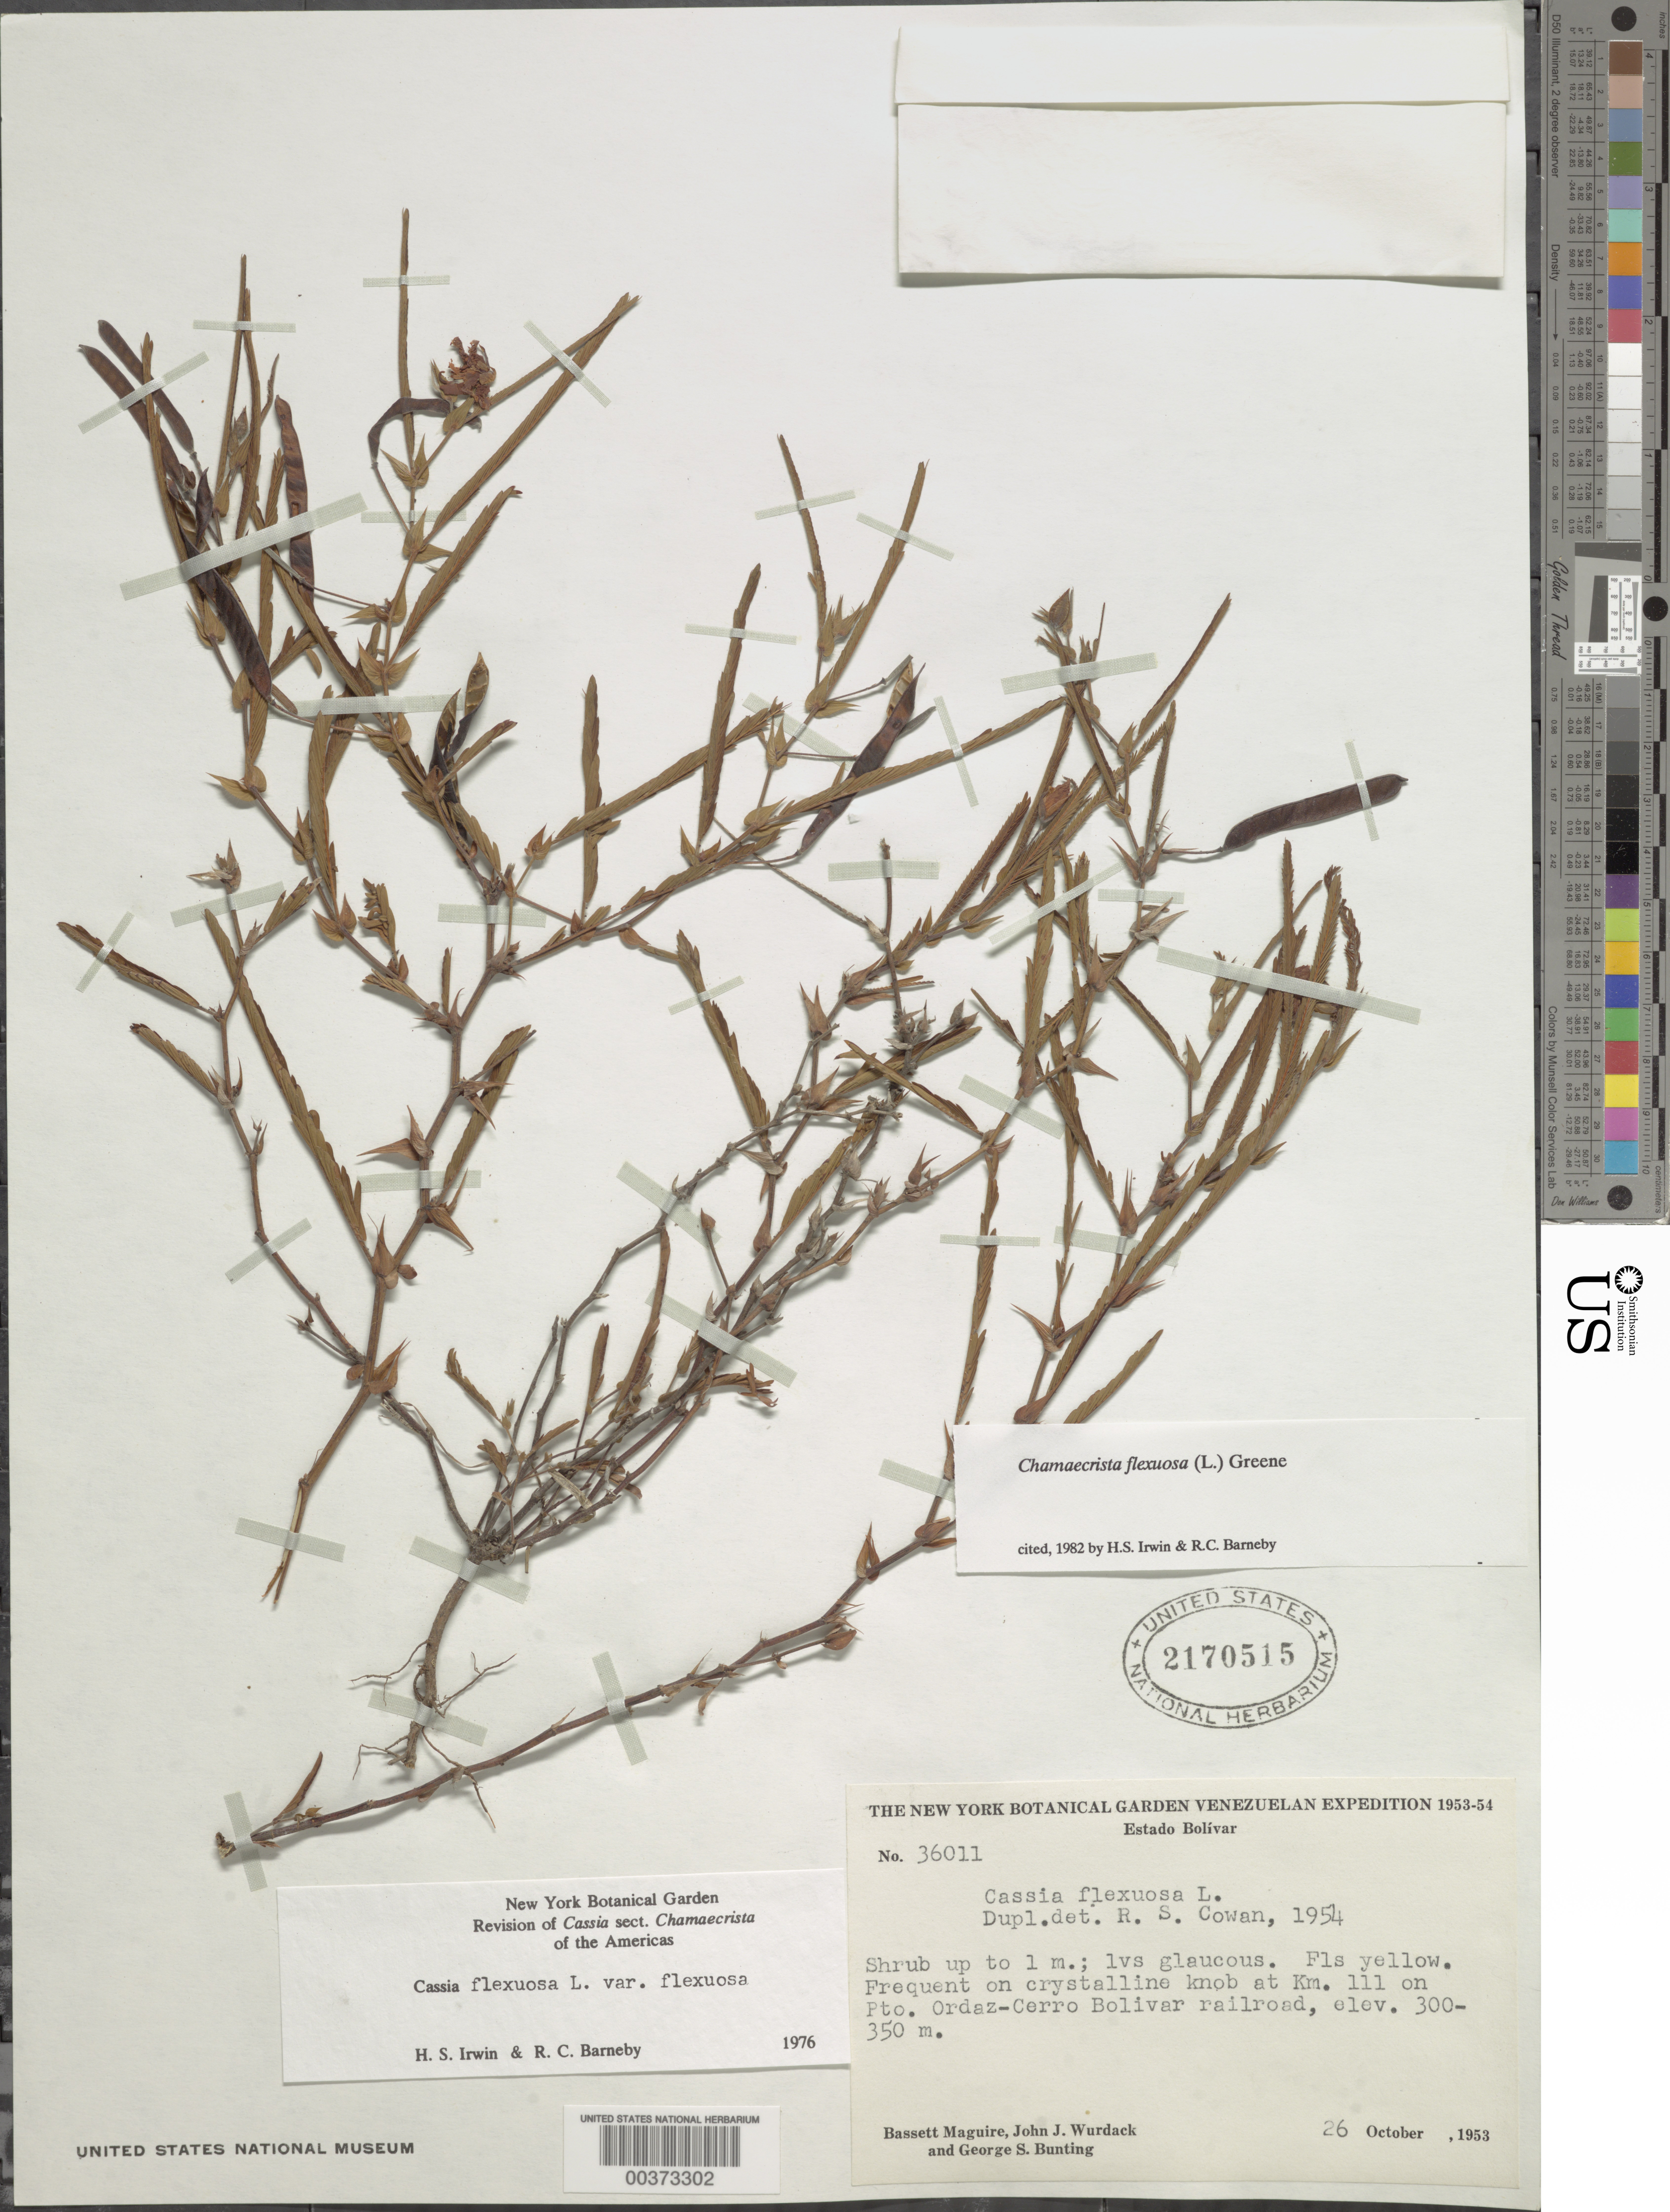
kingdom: Plantae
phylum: Tracheophyta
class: Magnoliopsida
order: Fabales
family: Fabaceae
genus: Chamaecrista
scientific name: Chamaecrista flexuosa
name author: (L.) Greene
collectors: B. Maguire, J. J. Wurdack & G. S. Bunting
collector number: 36011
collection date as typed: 26 Oct 1953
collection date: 1953-10-26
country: Venezuela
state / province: Bolivar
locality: On crystalline knob at km 11 on pto. ordaz-cerro bolivar railroad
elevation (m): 300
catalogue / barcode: US 2170515